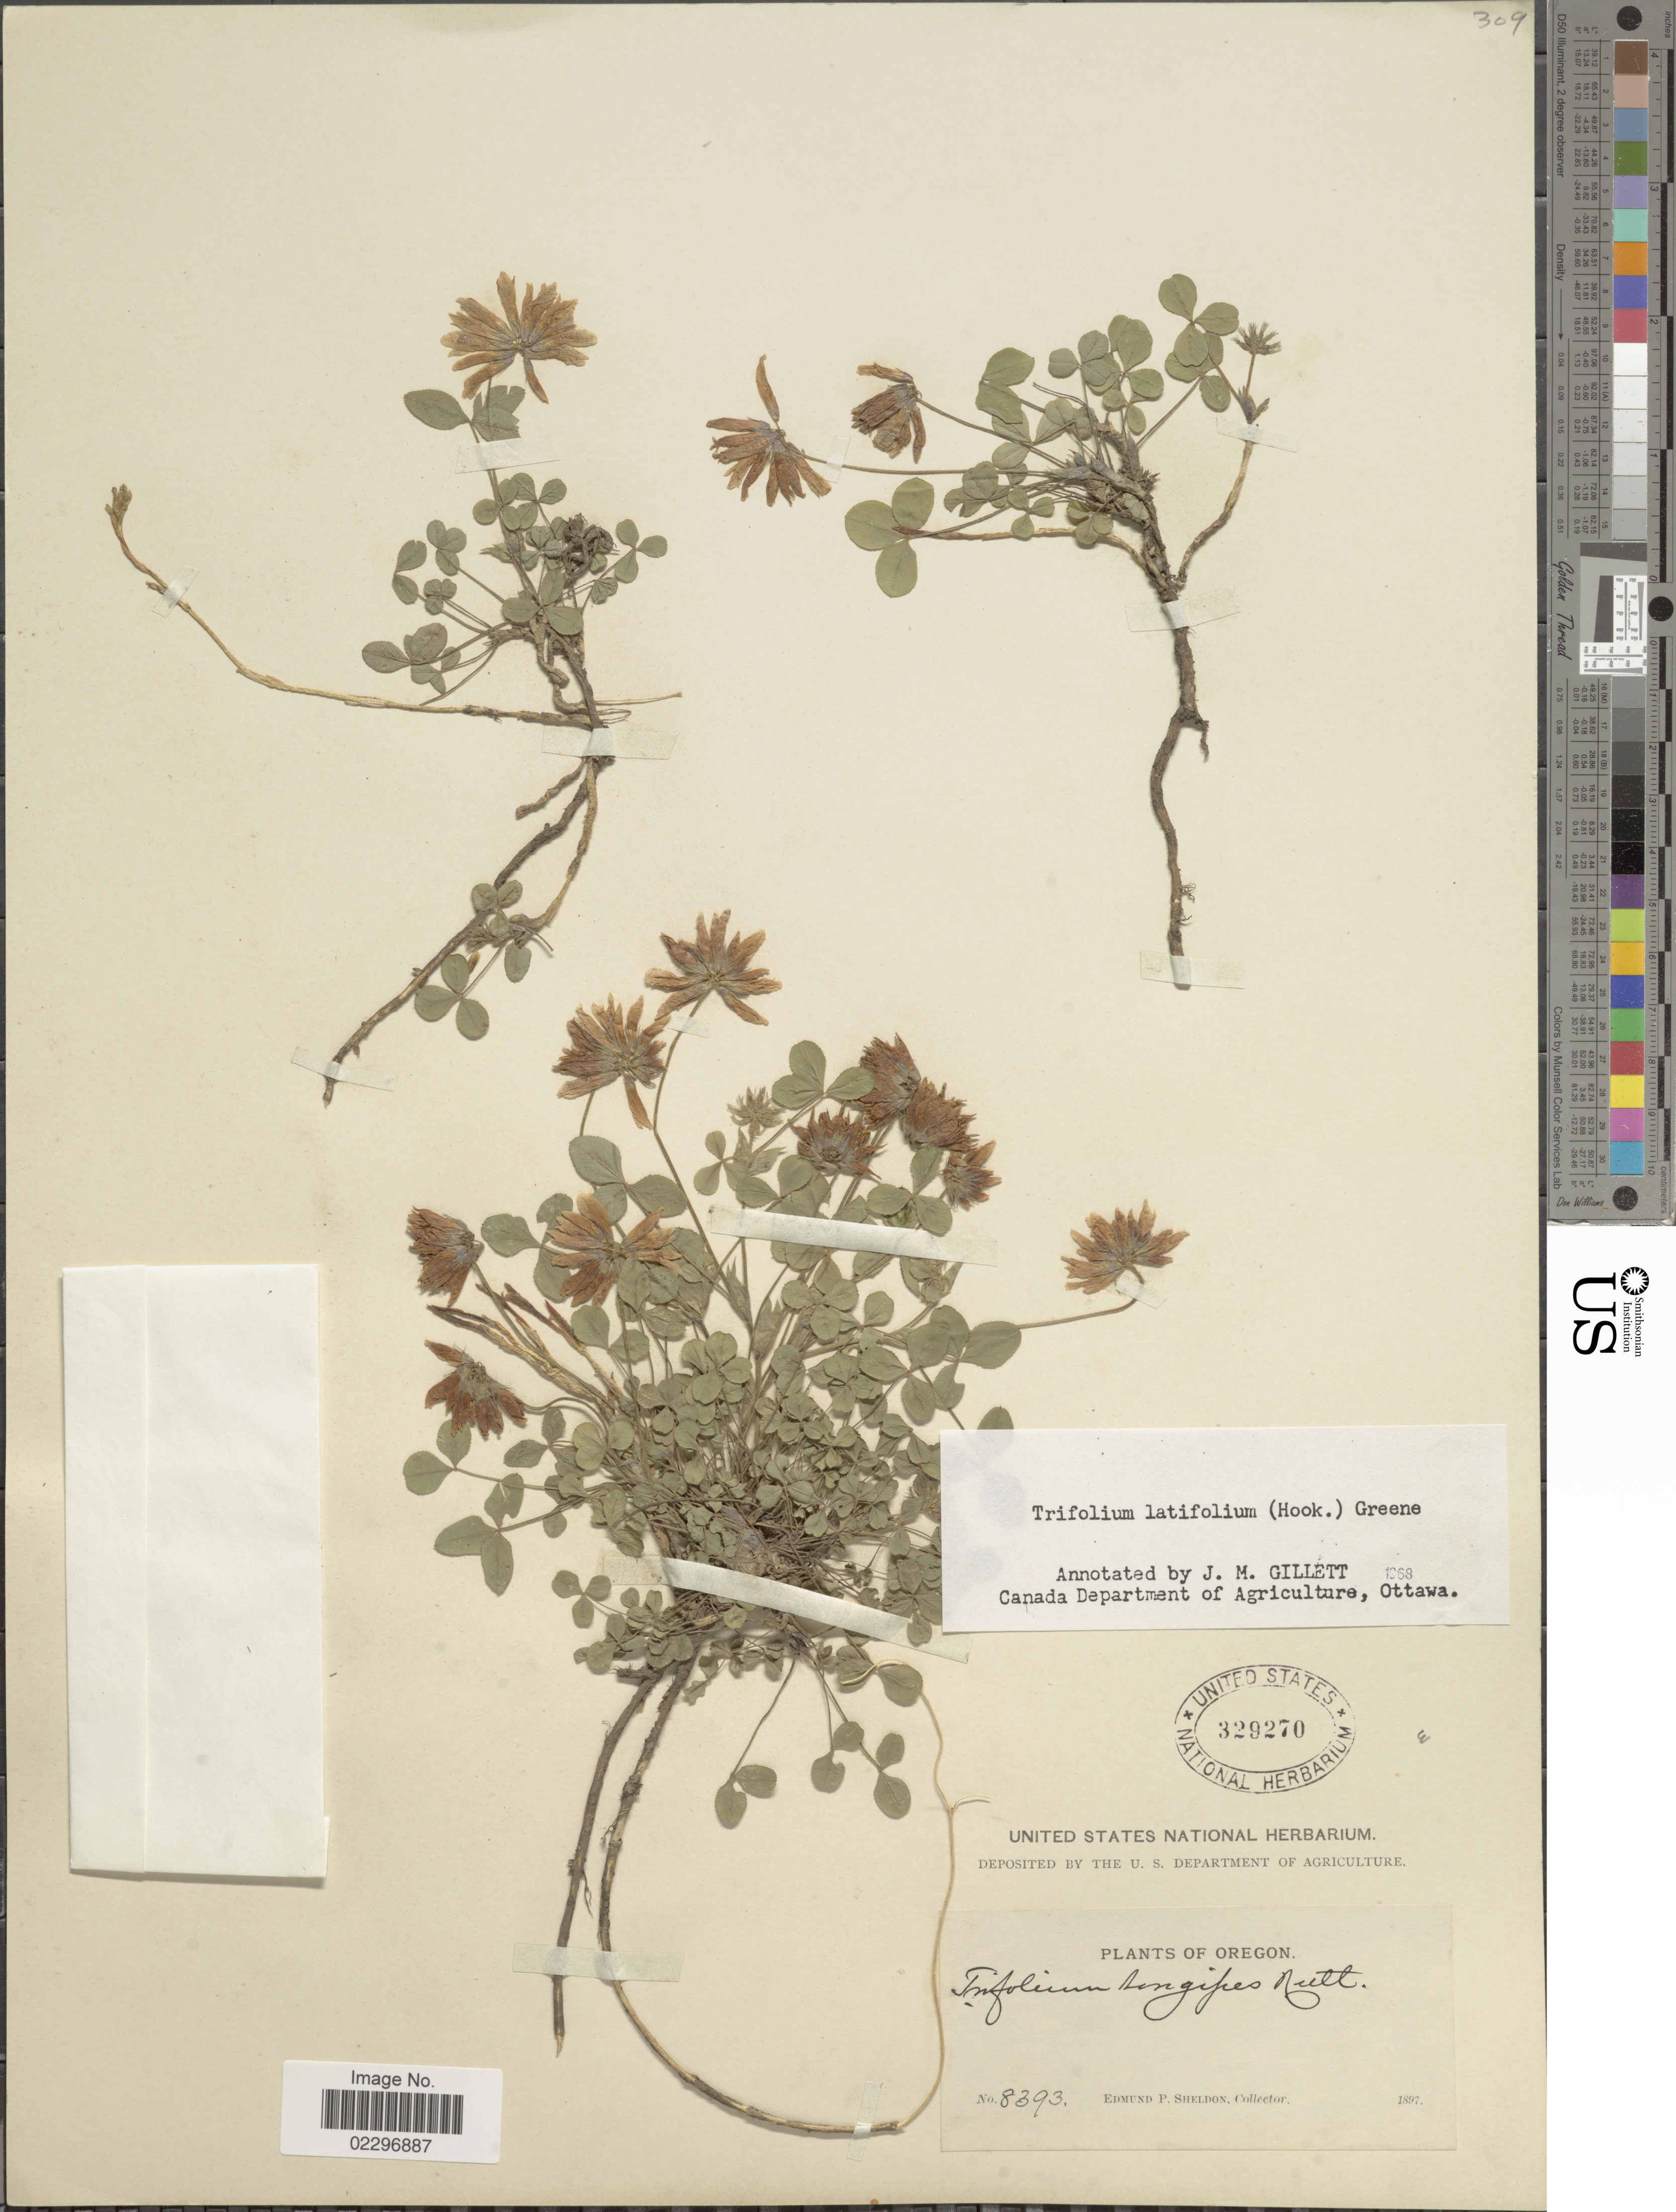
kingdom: Plantae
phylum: Tracheophyta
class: Magnoliopsida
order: Fabales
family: Fabaceae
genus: Trifolium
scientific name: Trifolium latifolium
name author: (Hook.) Greene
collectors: E. P. Sheldon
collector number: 8393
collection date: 1897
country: United States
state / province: Oregon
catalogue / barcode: US 329270